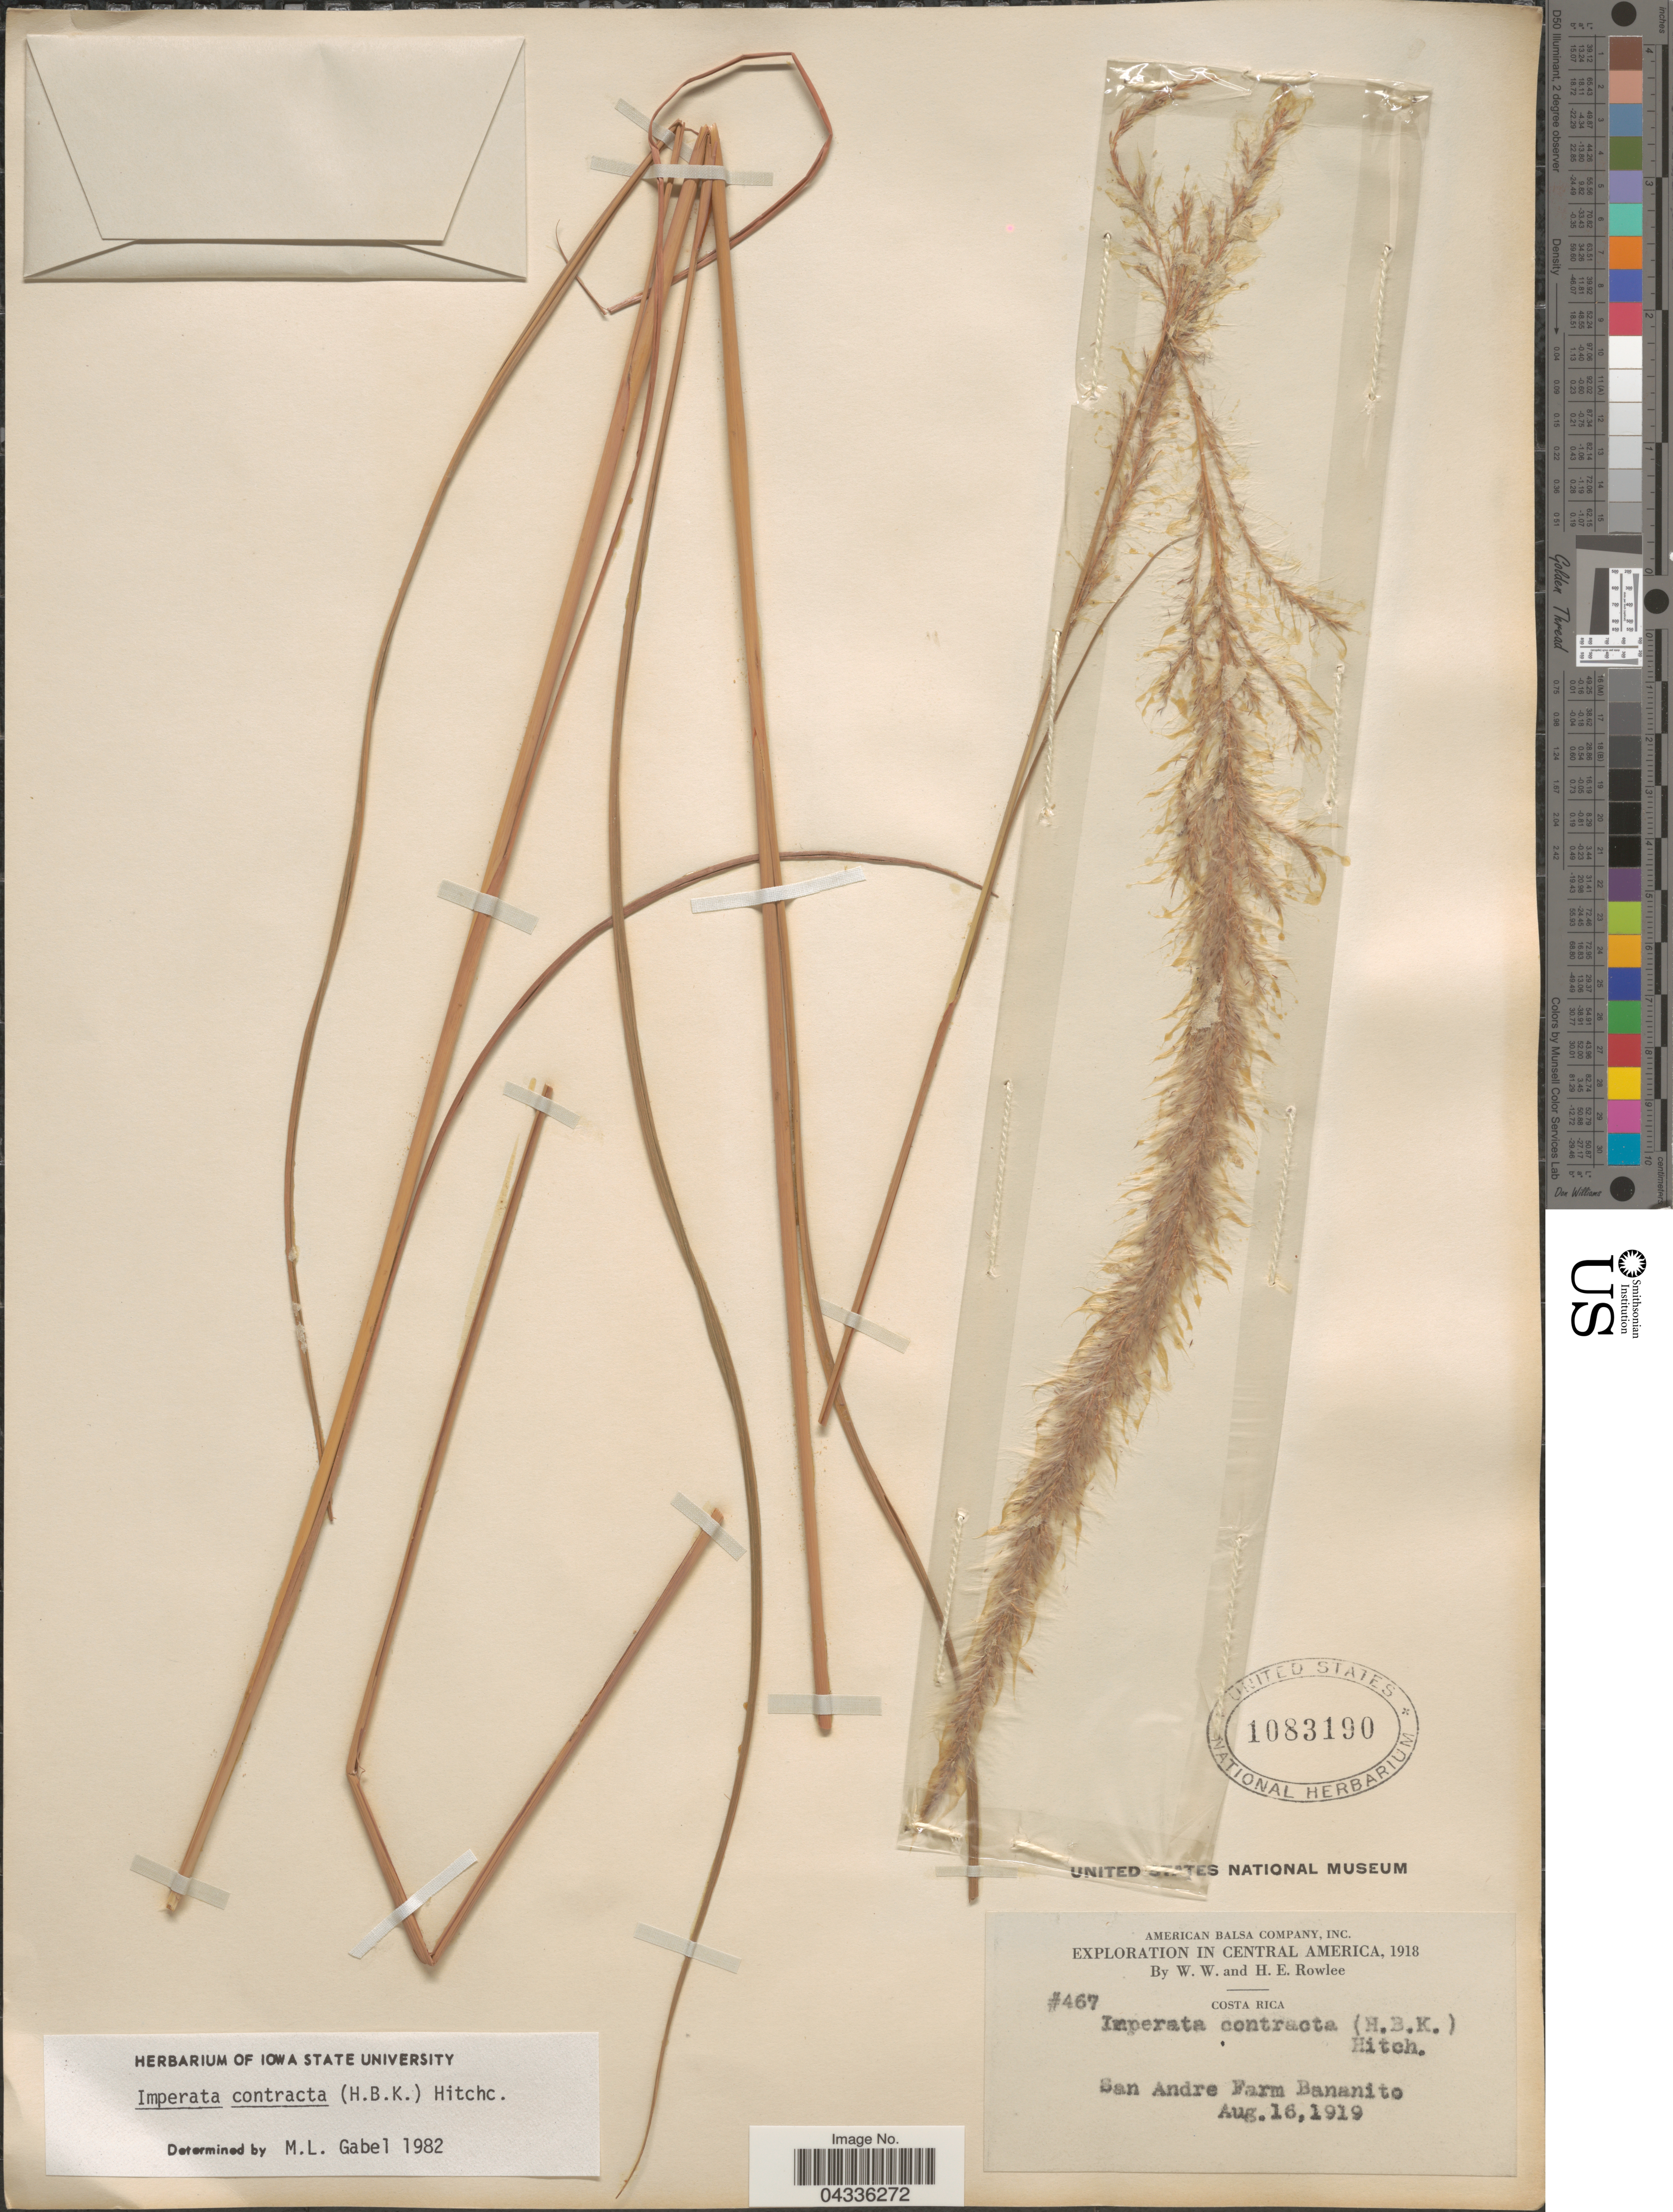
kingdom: Plantae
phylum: Tracheophyta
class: Liliopsida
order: Poales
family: Poaceae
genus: Imperata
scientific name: Imperata contracta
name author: (Kunth) Hitchc.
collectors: W. W. Rowlee & H. E. Rowlee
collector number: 467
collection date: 1919-08-16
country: Costa Rica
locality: Exploration in Central America, 1918. San Andre Farm Bananito.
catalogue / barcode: US 1083190